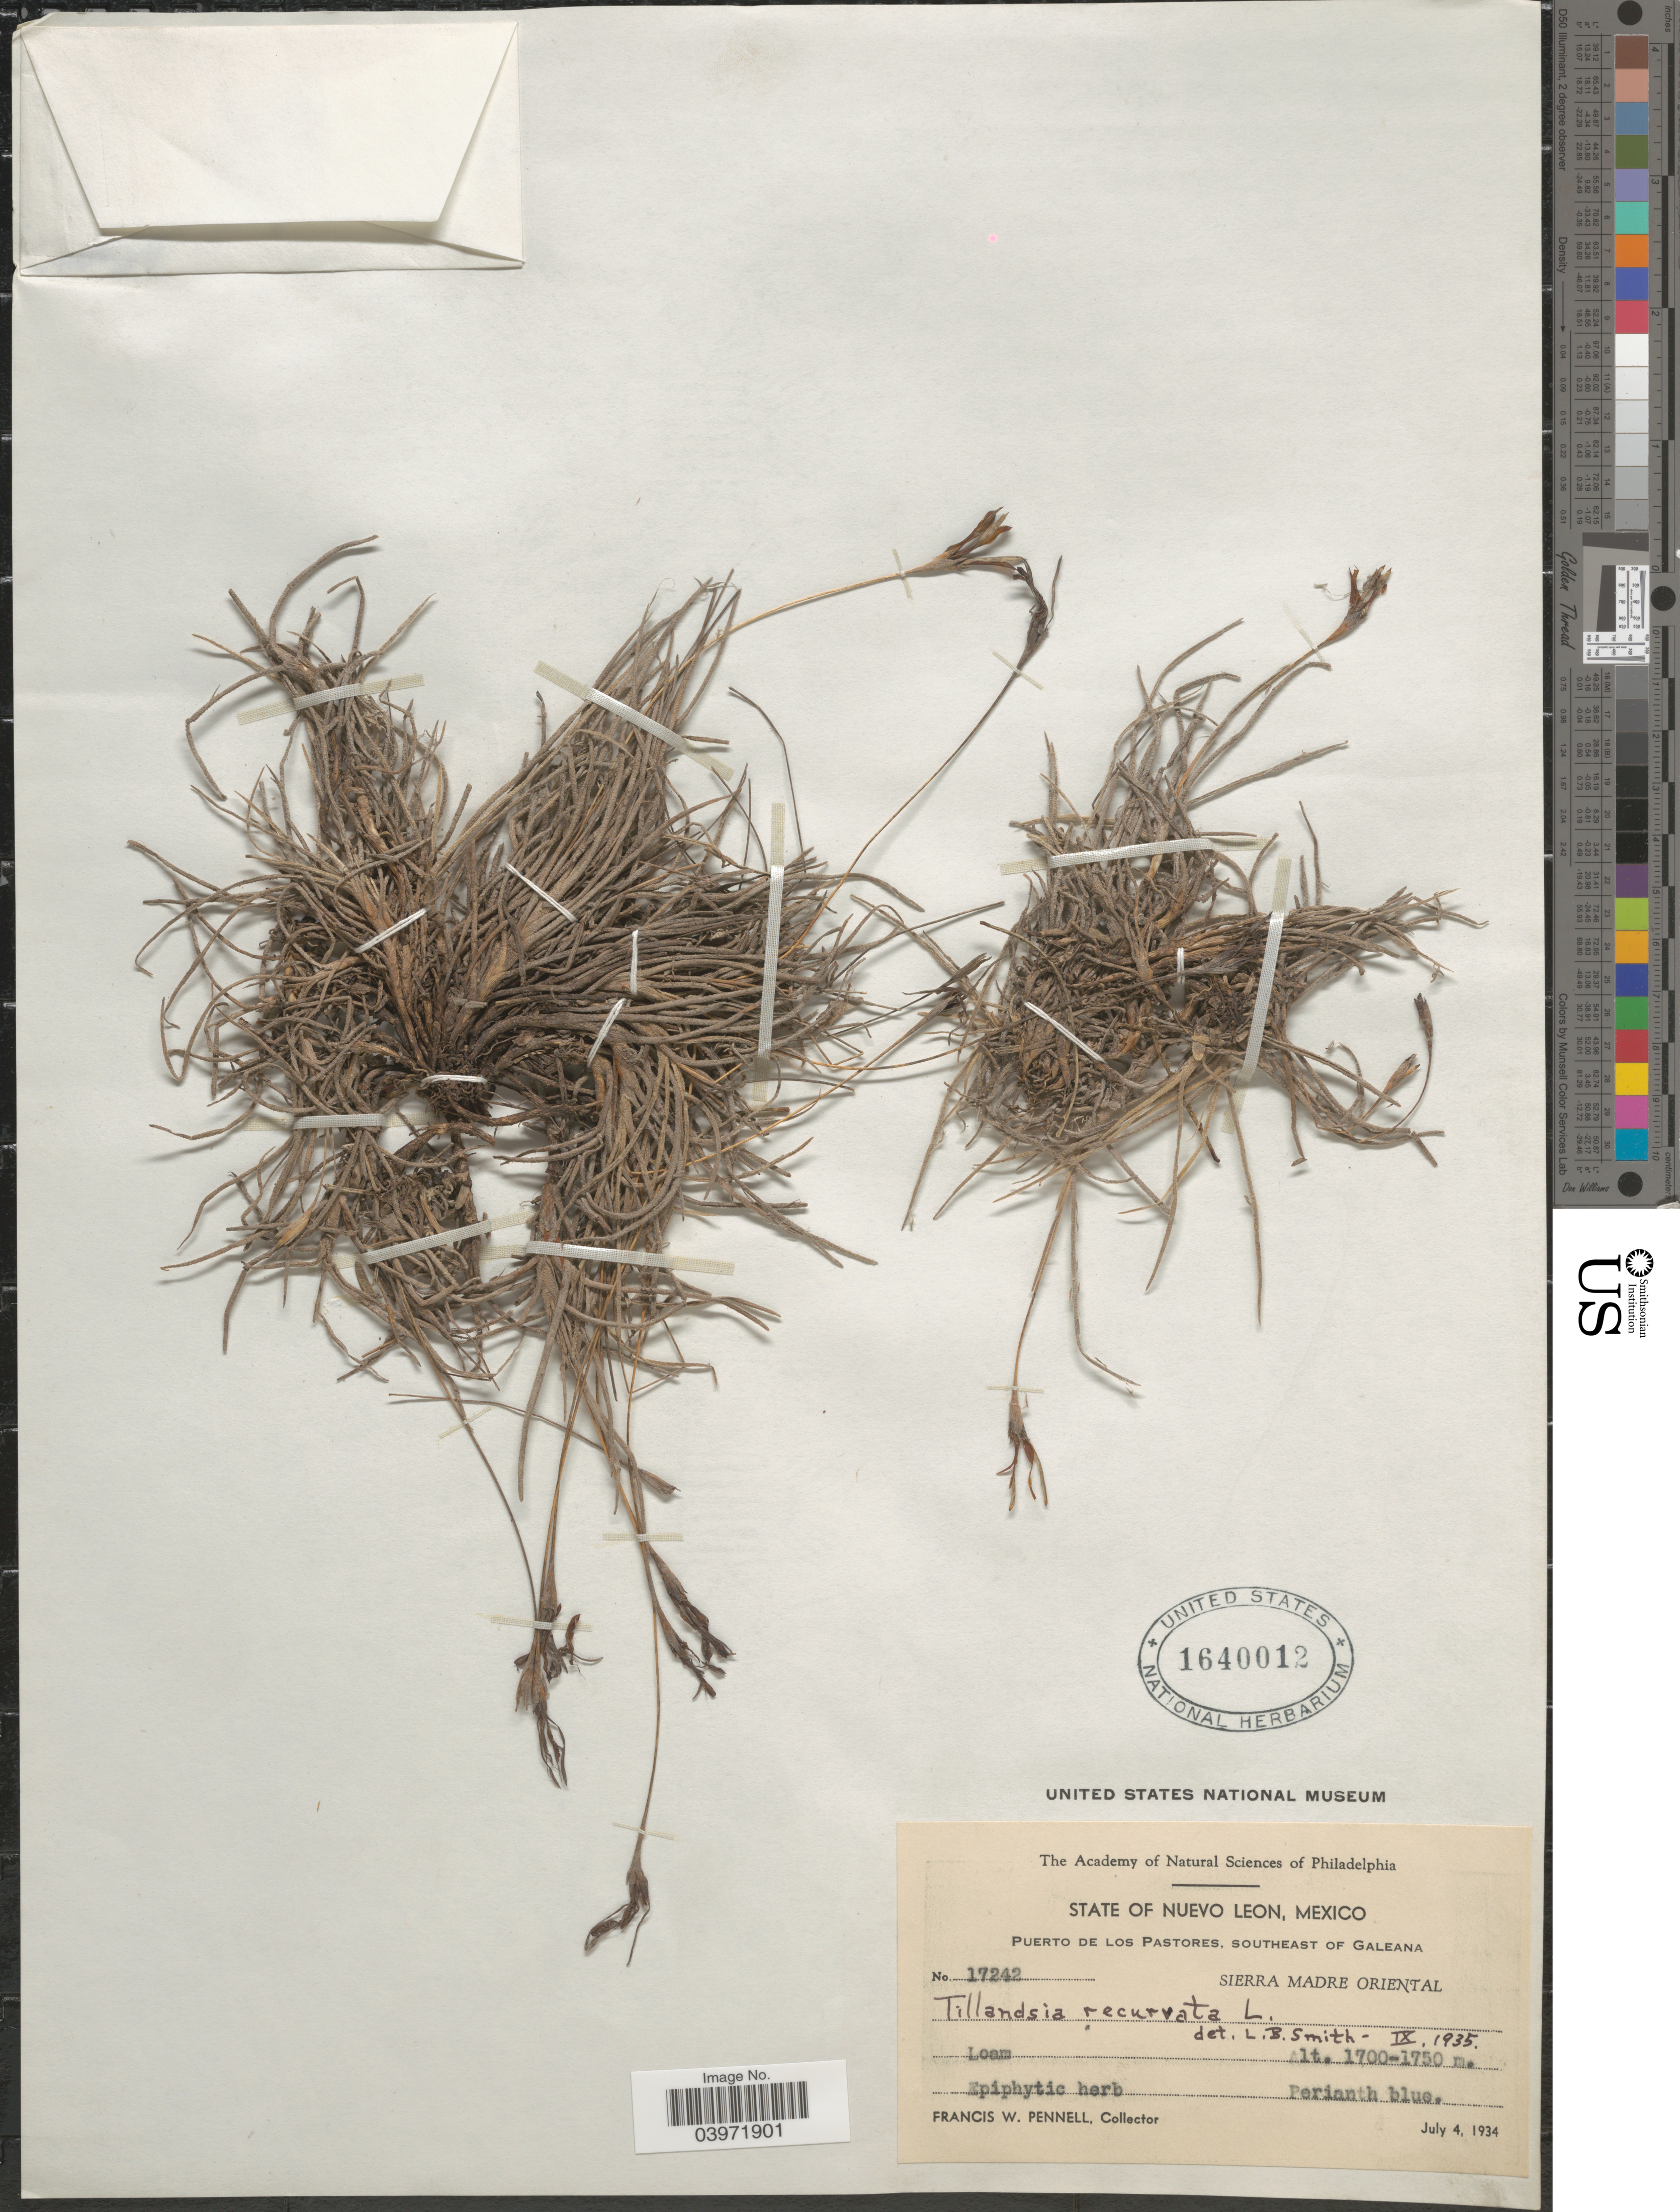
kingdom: Plantae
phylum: Tracheophyta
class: Liliopsida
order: Poales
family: Bromeliaceae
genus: Tillandsia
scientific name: Tillandsia recurvata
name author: L.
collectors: F. W. Pennell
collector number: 17242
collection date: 1934-07-04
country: Mexico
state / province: Nuevo León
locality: Puerto de Los Pastores, southeast of Galeana. Sierra Madre Oriental.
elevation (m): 1700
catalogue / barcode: US 1640012